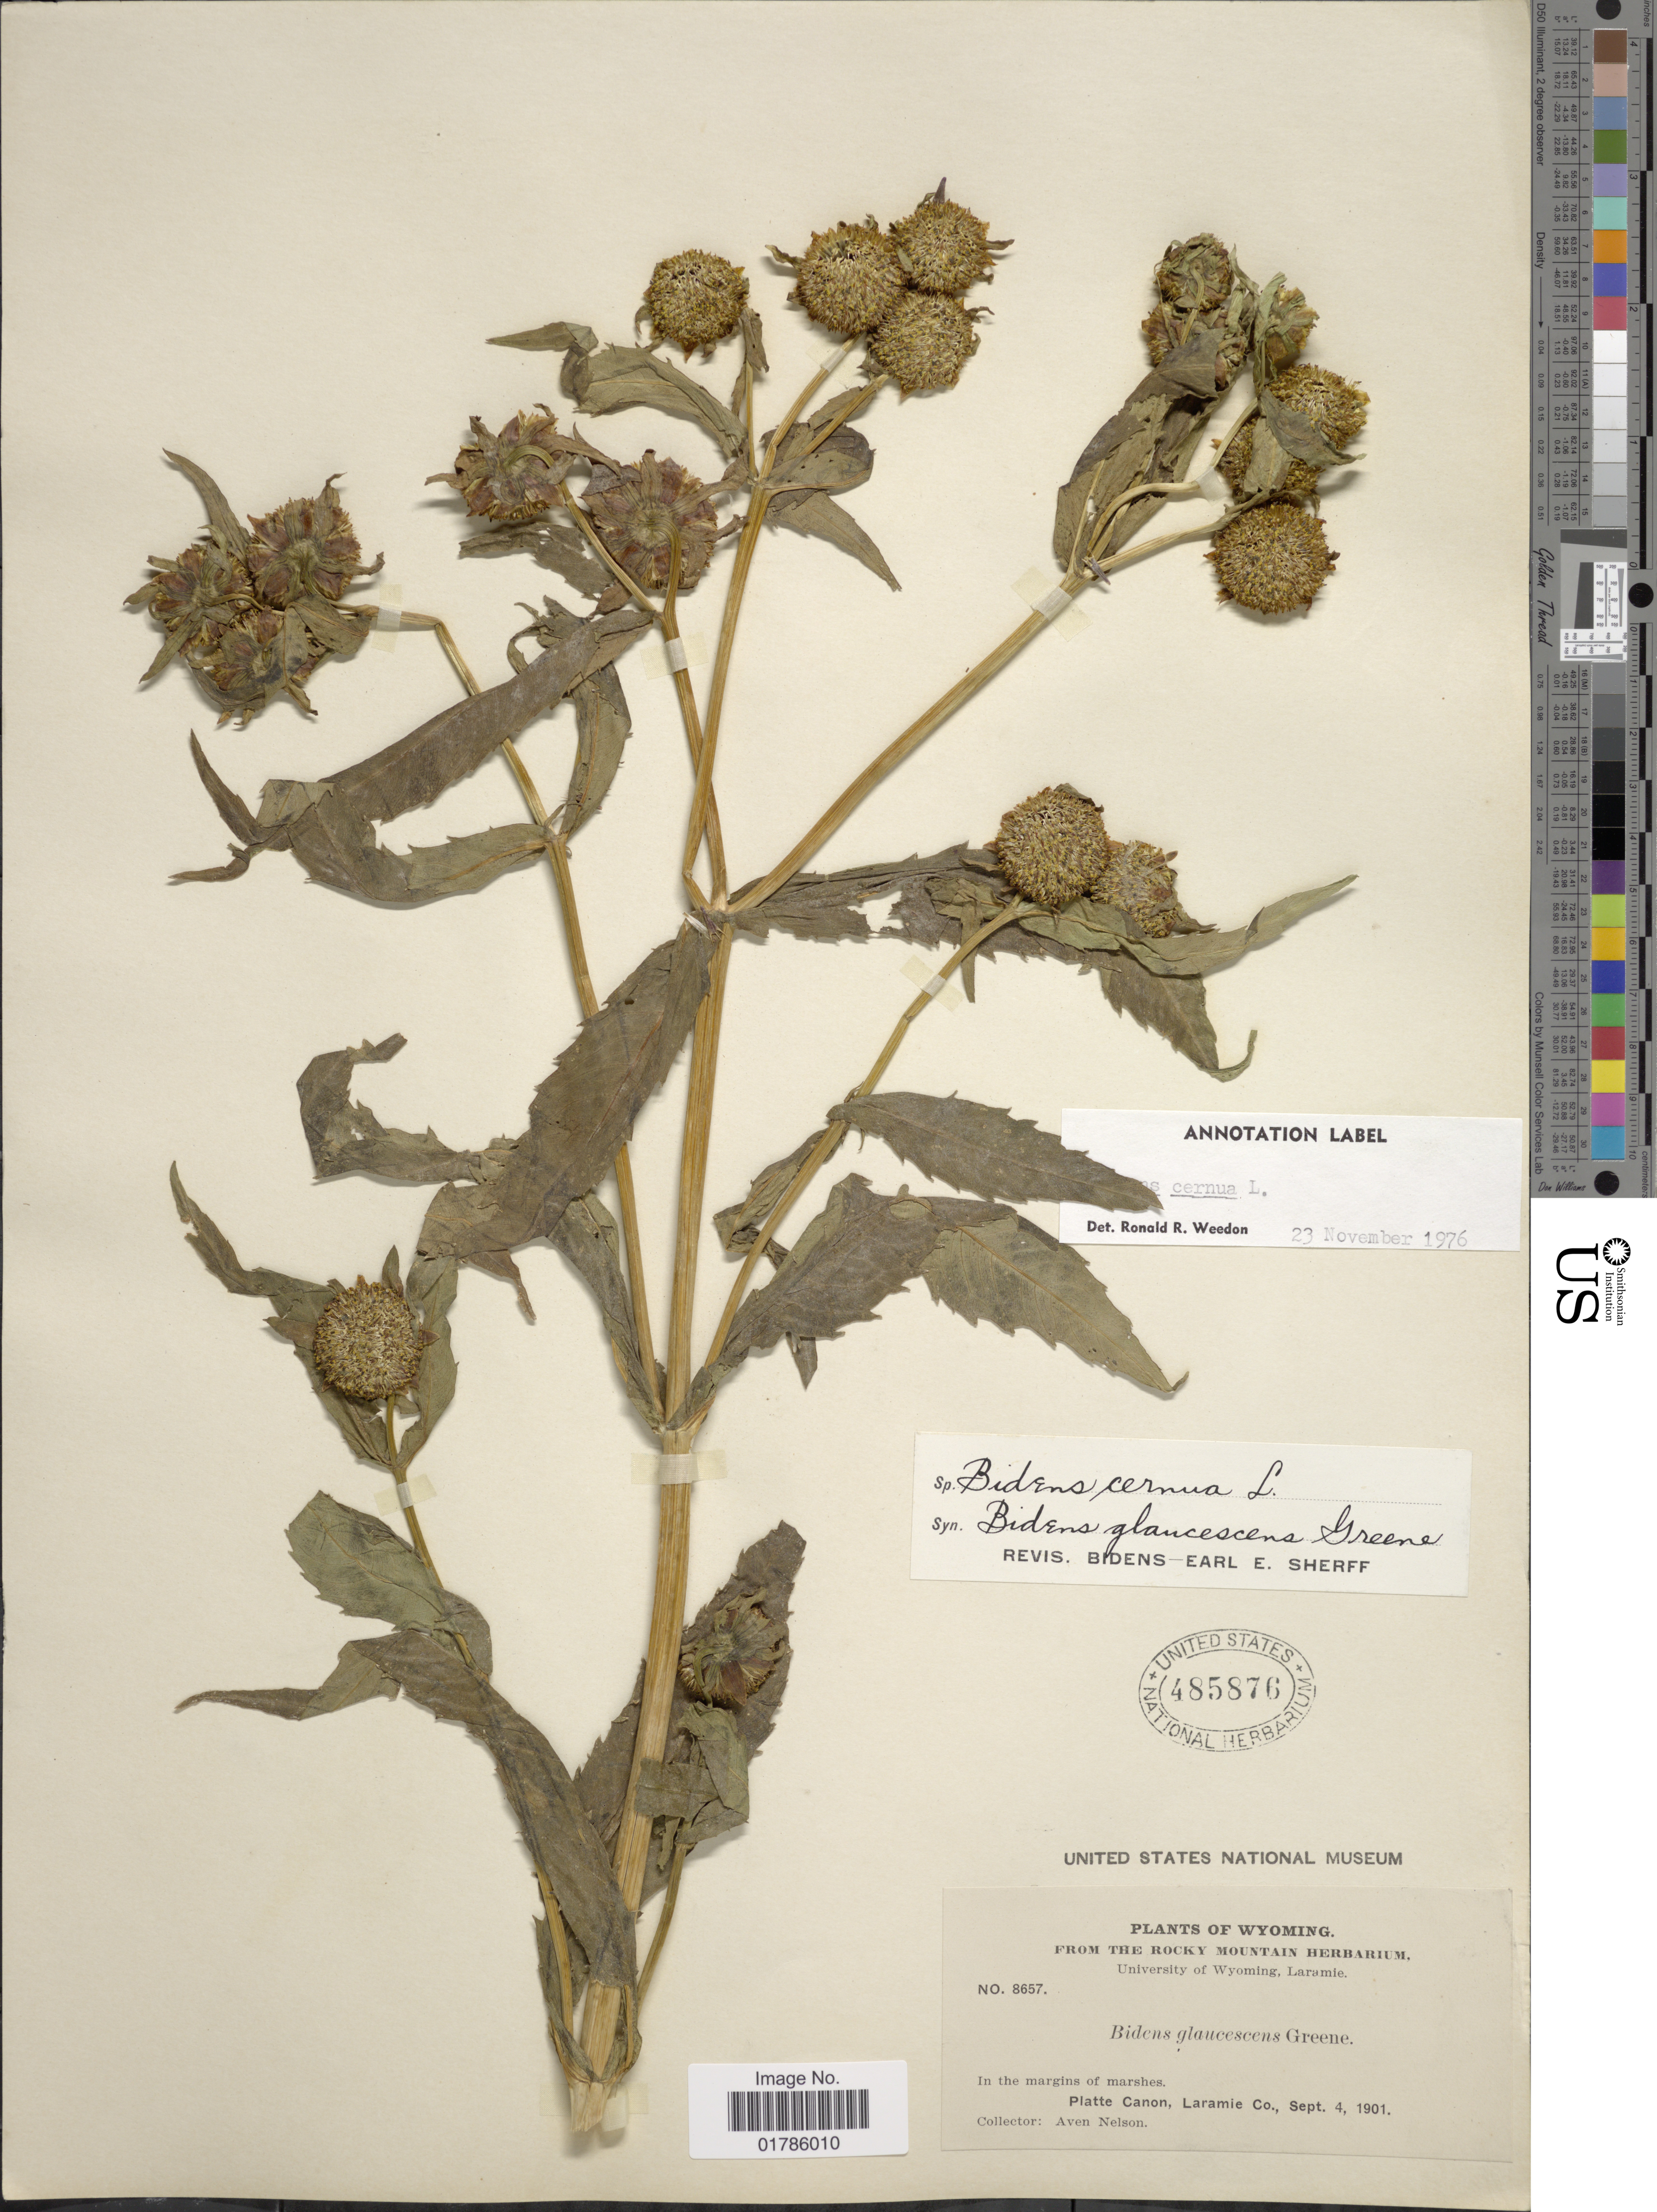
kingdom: Plantae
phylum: Tracheophyta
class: Magnoliopsida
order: Asterales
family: Asteraceae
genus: Bidens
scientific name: Bidens cernua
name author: L.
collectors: A. Nelson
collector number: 8657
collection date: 1901-09-04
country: United States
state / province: Wyoming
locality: In the margins of marshes, Platte Canon, Laramie Co.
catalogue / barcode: US 485876